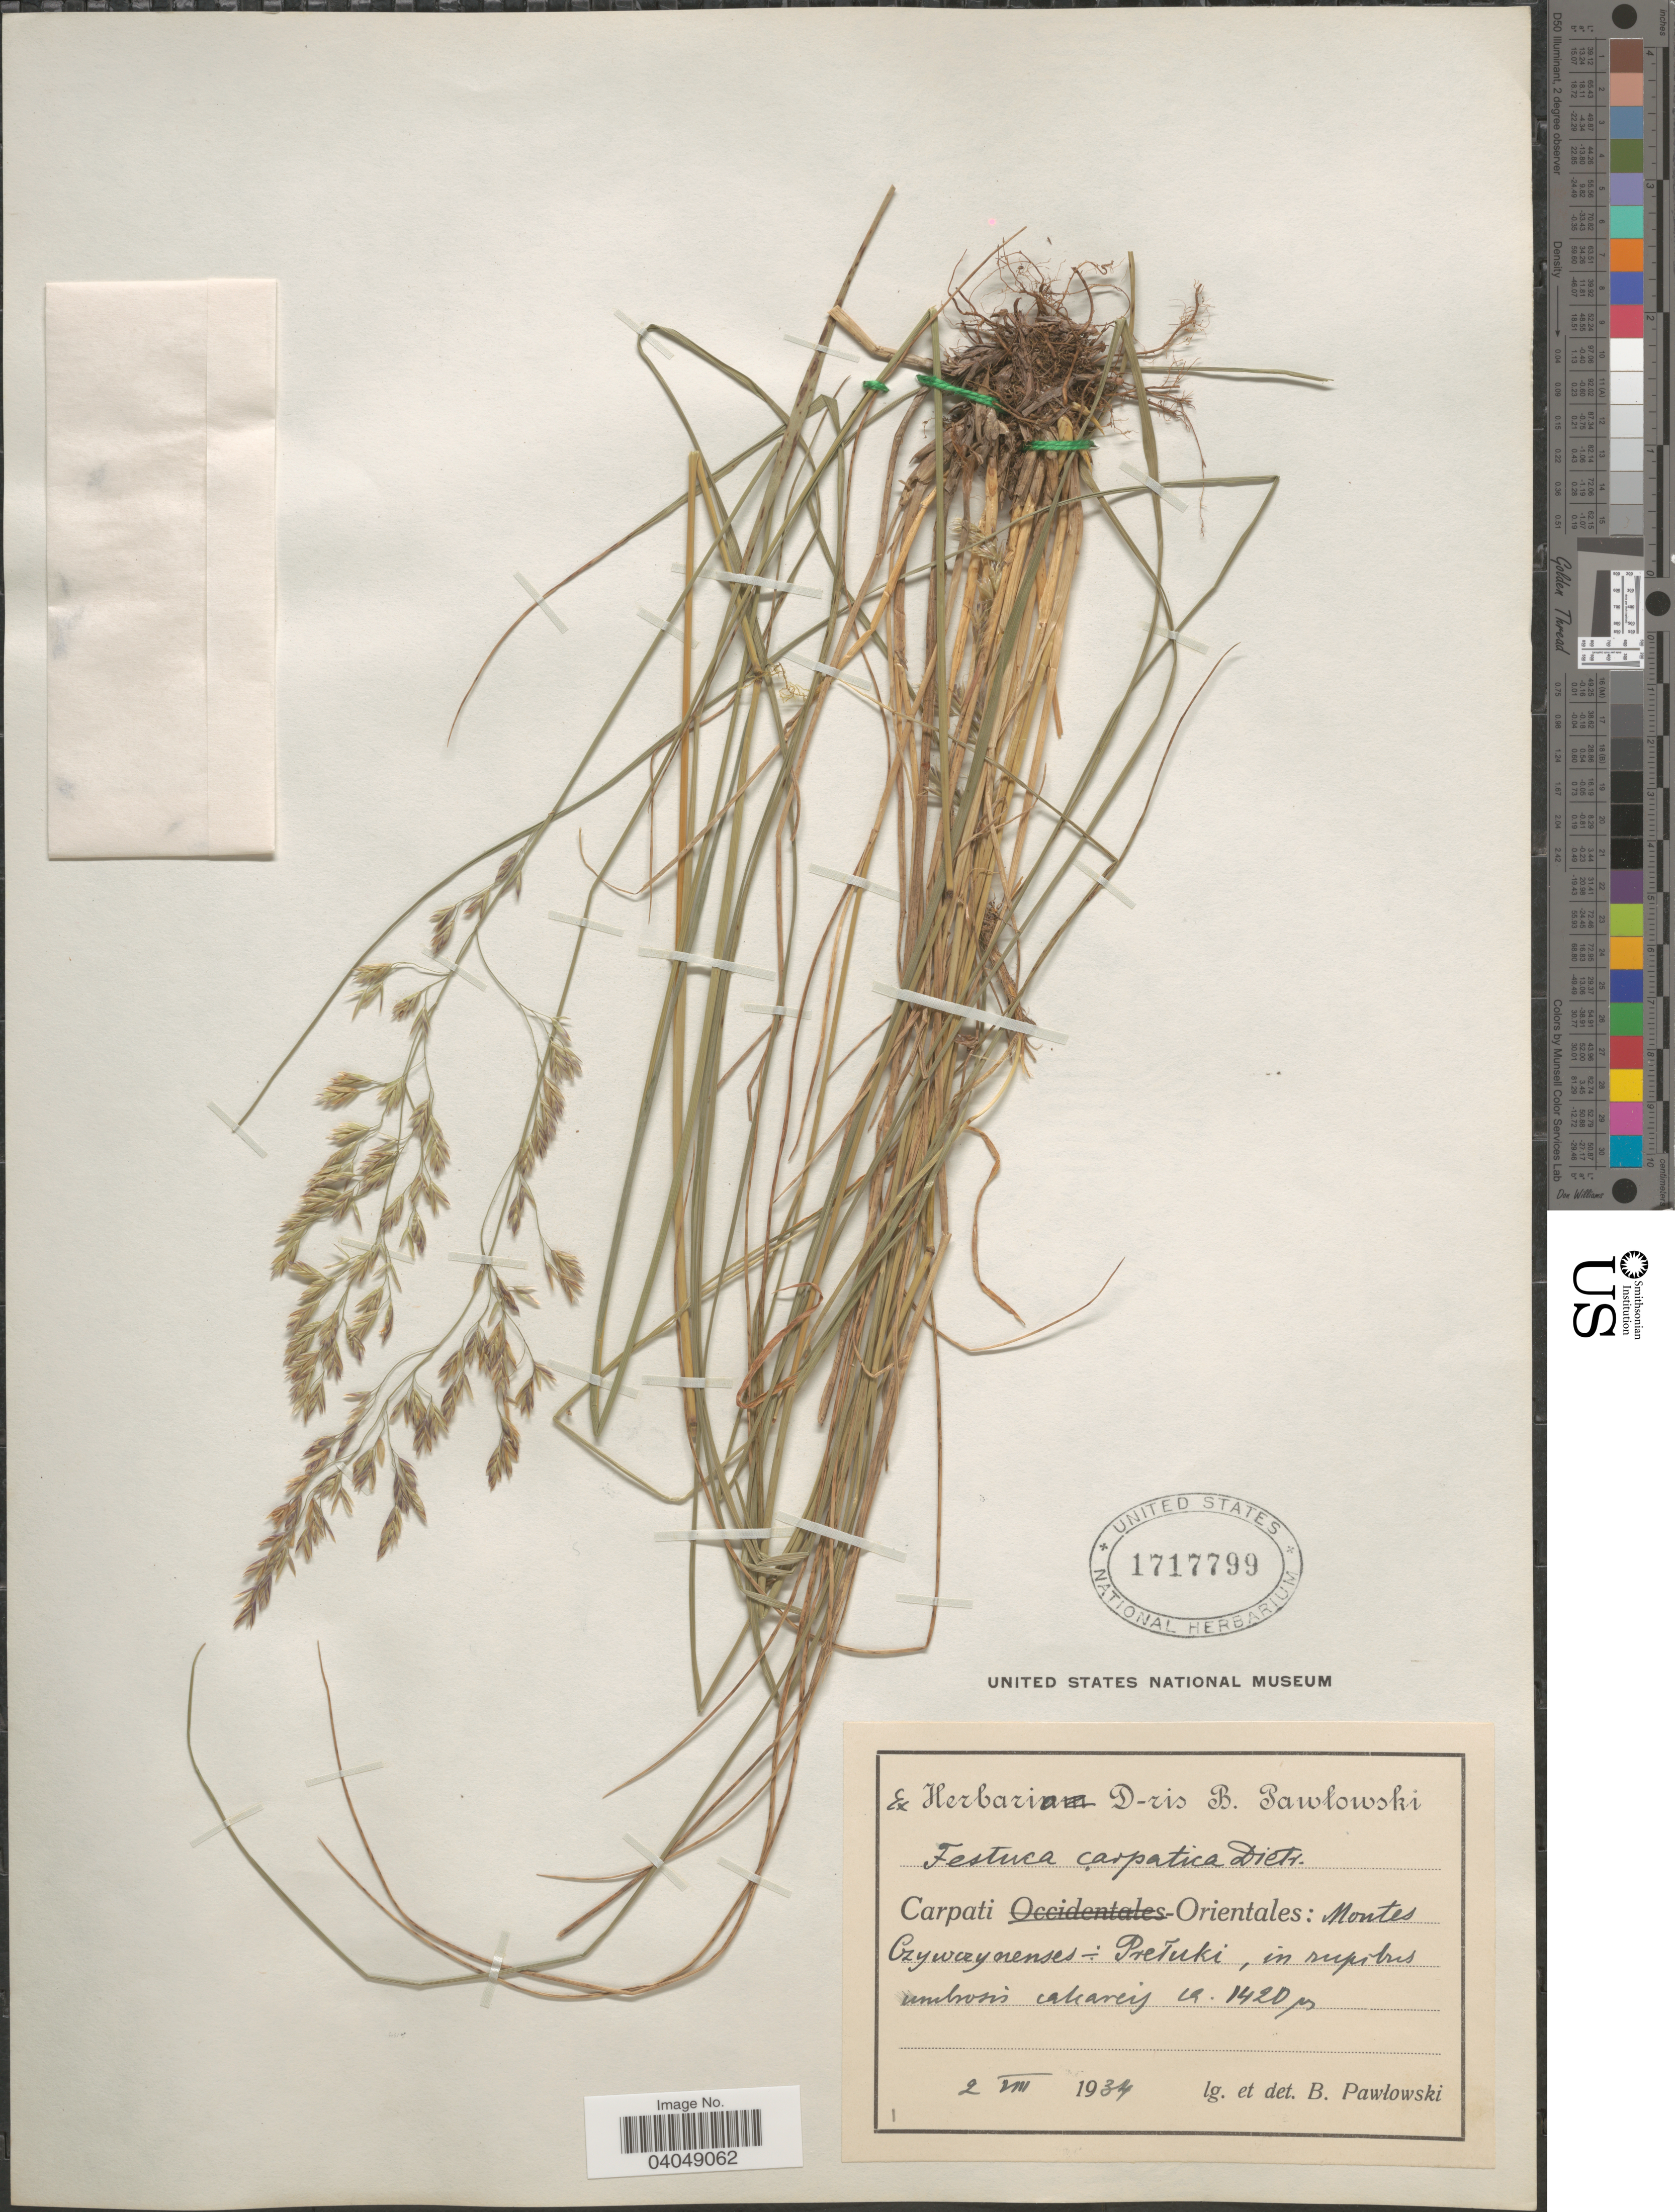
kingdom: Plantae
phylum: Tracheophyta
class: Liliopsida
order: Poales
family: Poaceae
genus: Festuca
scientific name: Festuca carpatica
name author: F. Dietr.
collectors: B. Pawlowski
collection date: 1934-08-02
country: Poland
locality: Carpati Orientales: Montes Czywayorenses - Pretuki, in rupibus umbrosis calcareis.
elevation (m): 1420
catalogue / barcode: US 1717799